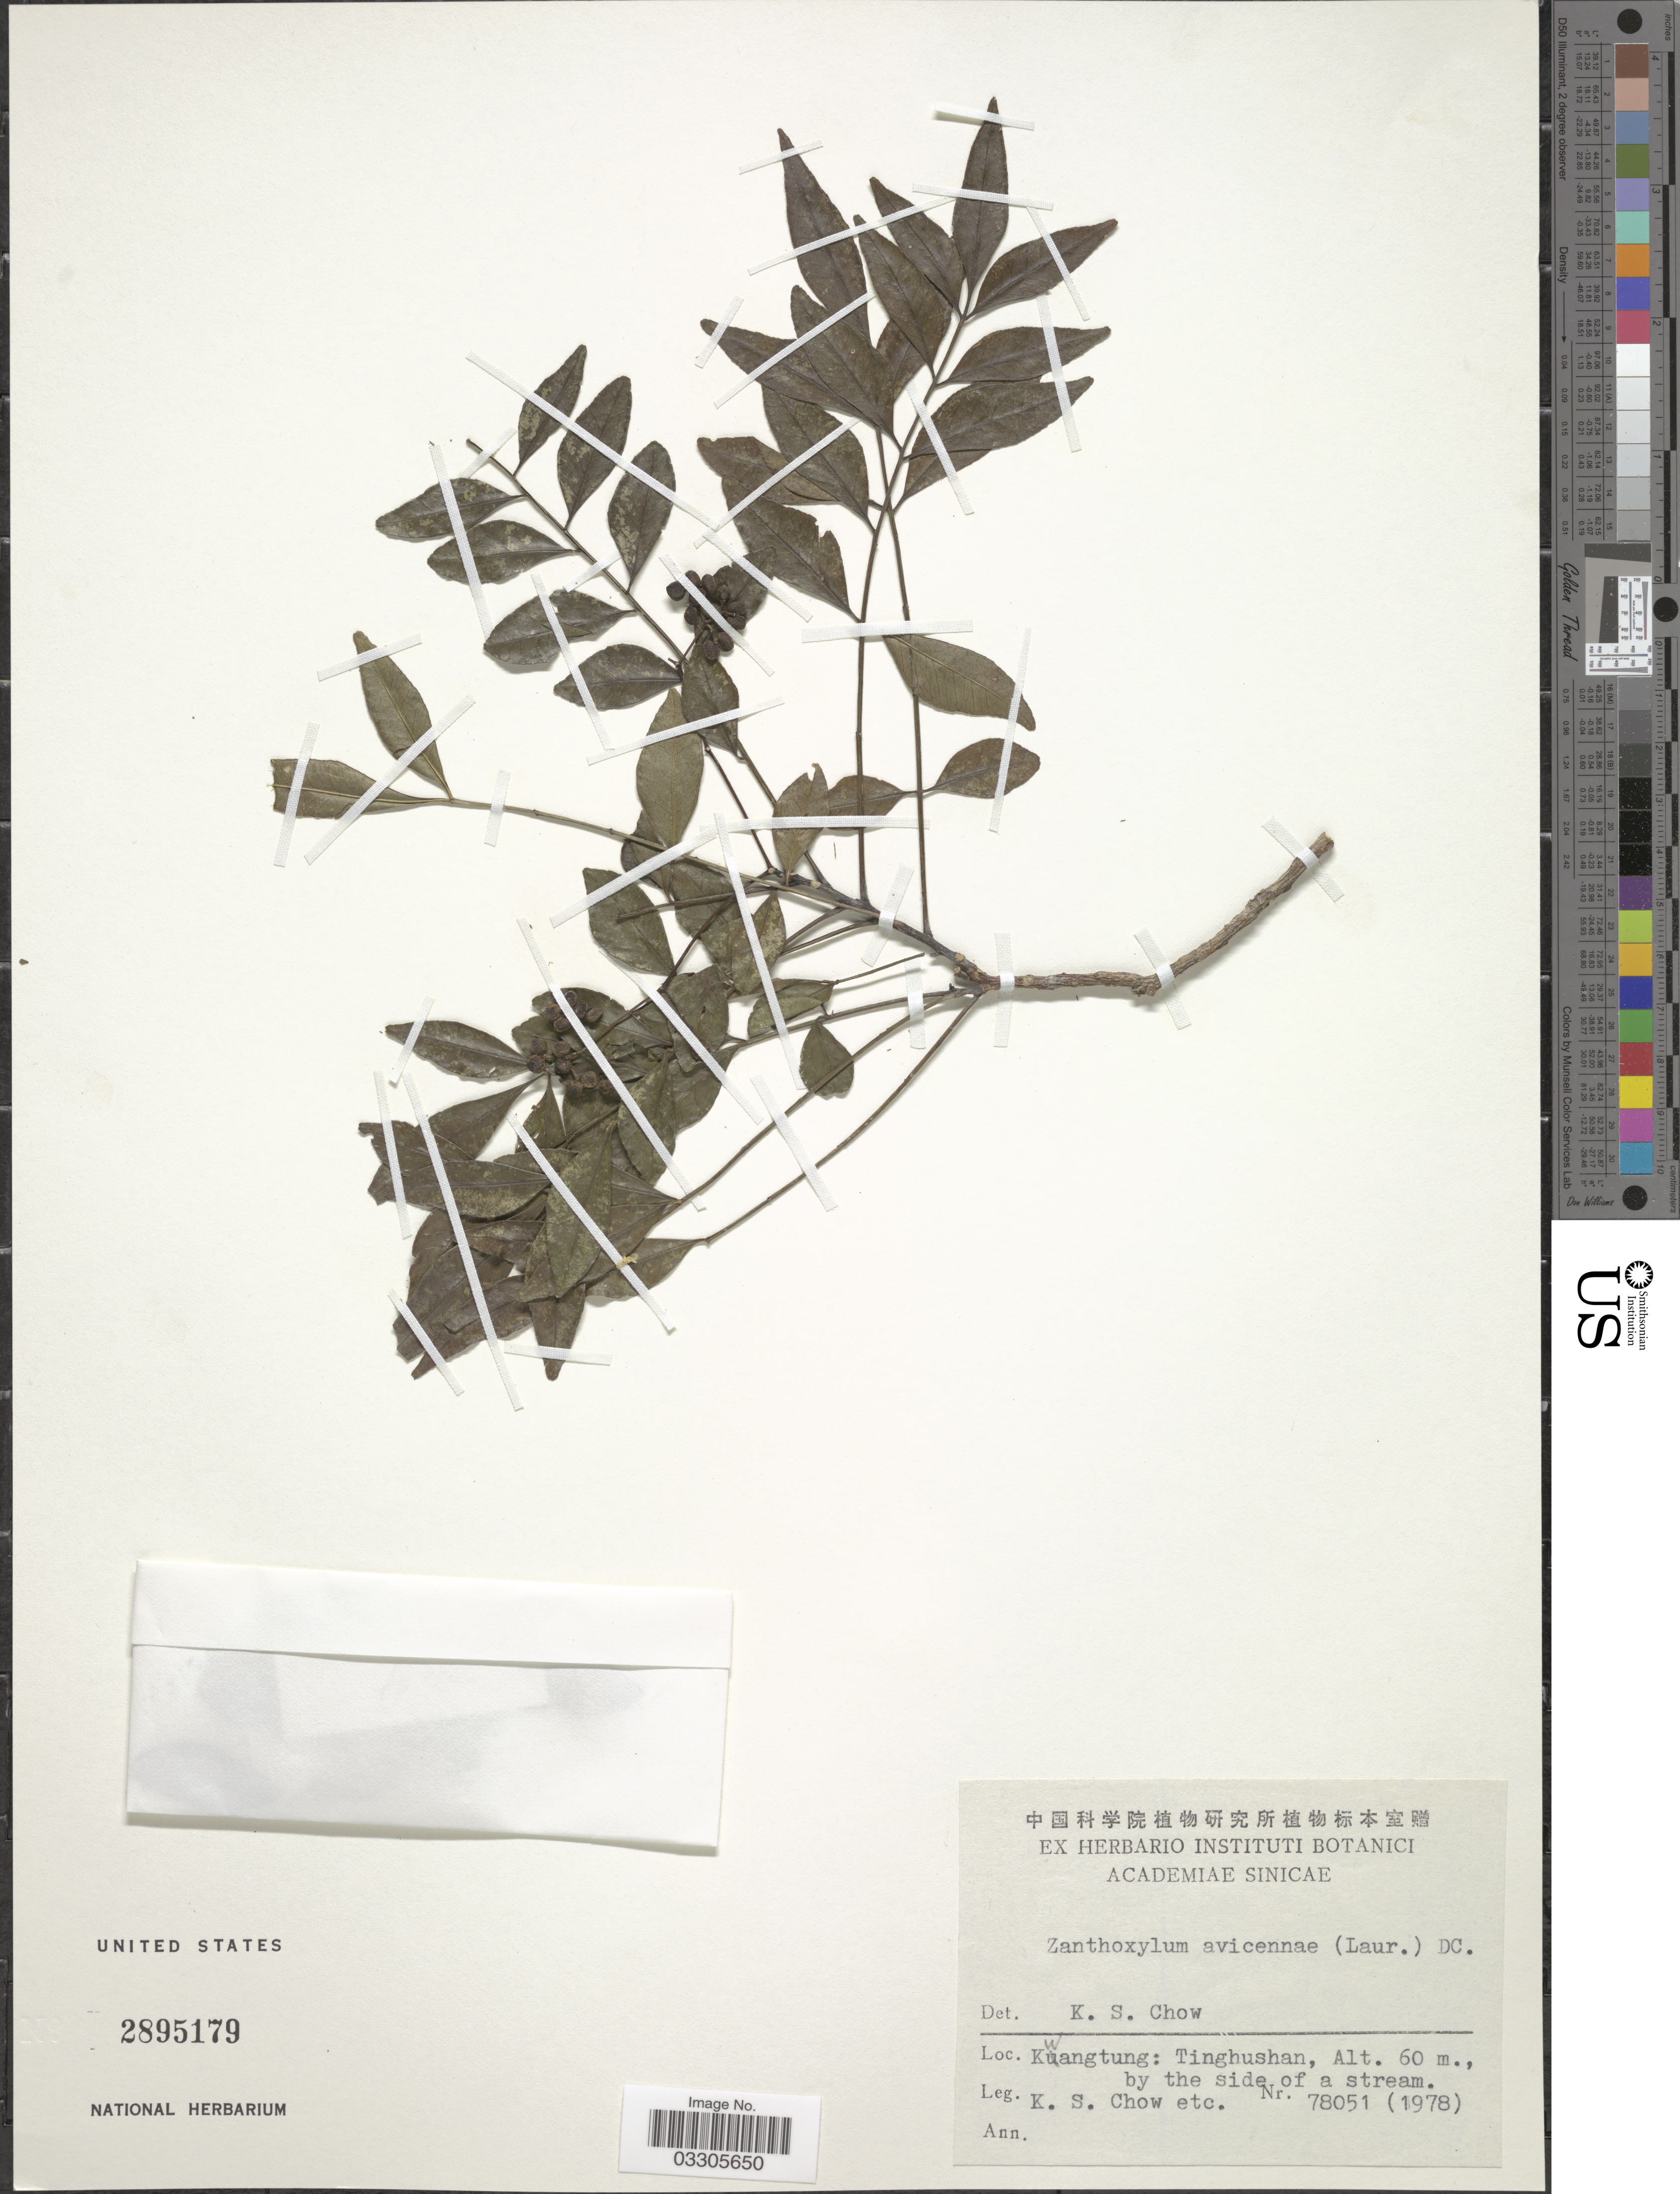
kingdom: Plantae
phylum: Tracheophyta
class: Magnoliopsida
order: Sapindales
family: Rutaceae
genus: Zanthoxylum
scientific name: Zanthoxylum avicennae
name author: (Lam.) DC.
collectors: K. S. Chow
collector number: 78051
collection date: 1978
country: China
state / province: Guangdong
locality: Kwangtung: Tinghushan.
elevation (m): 60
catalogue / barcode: US 2895179